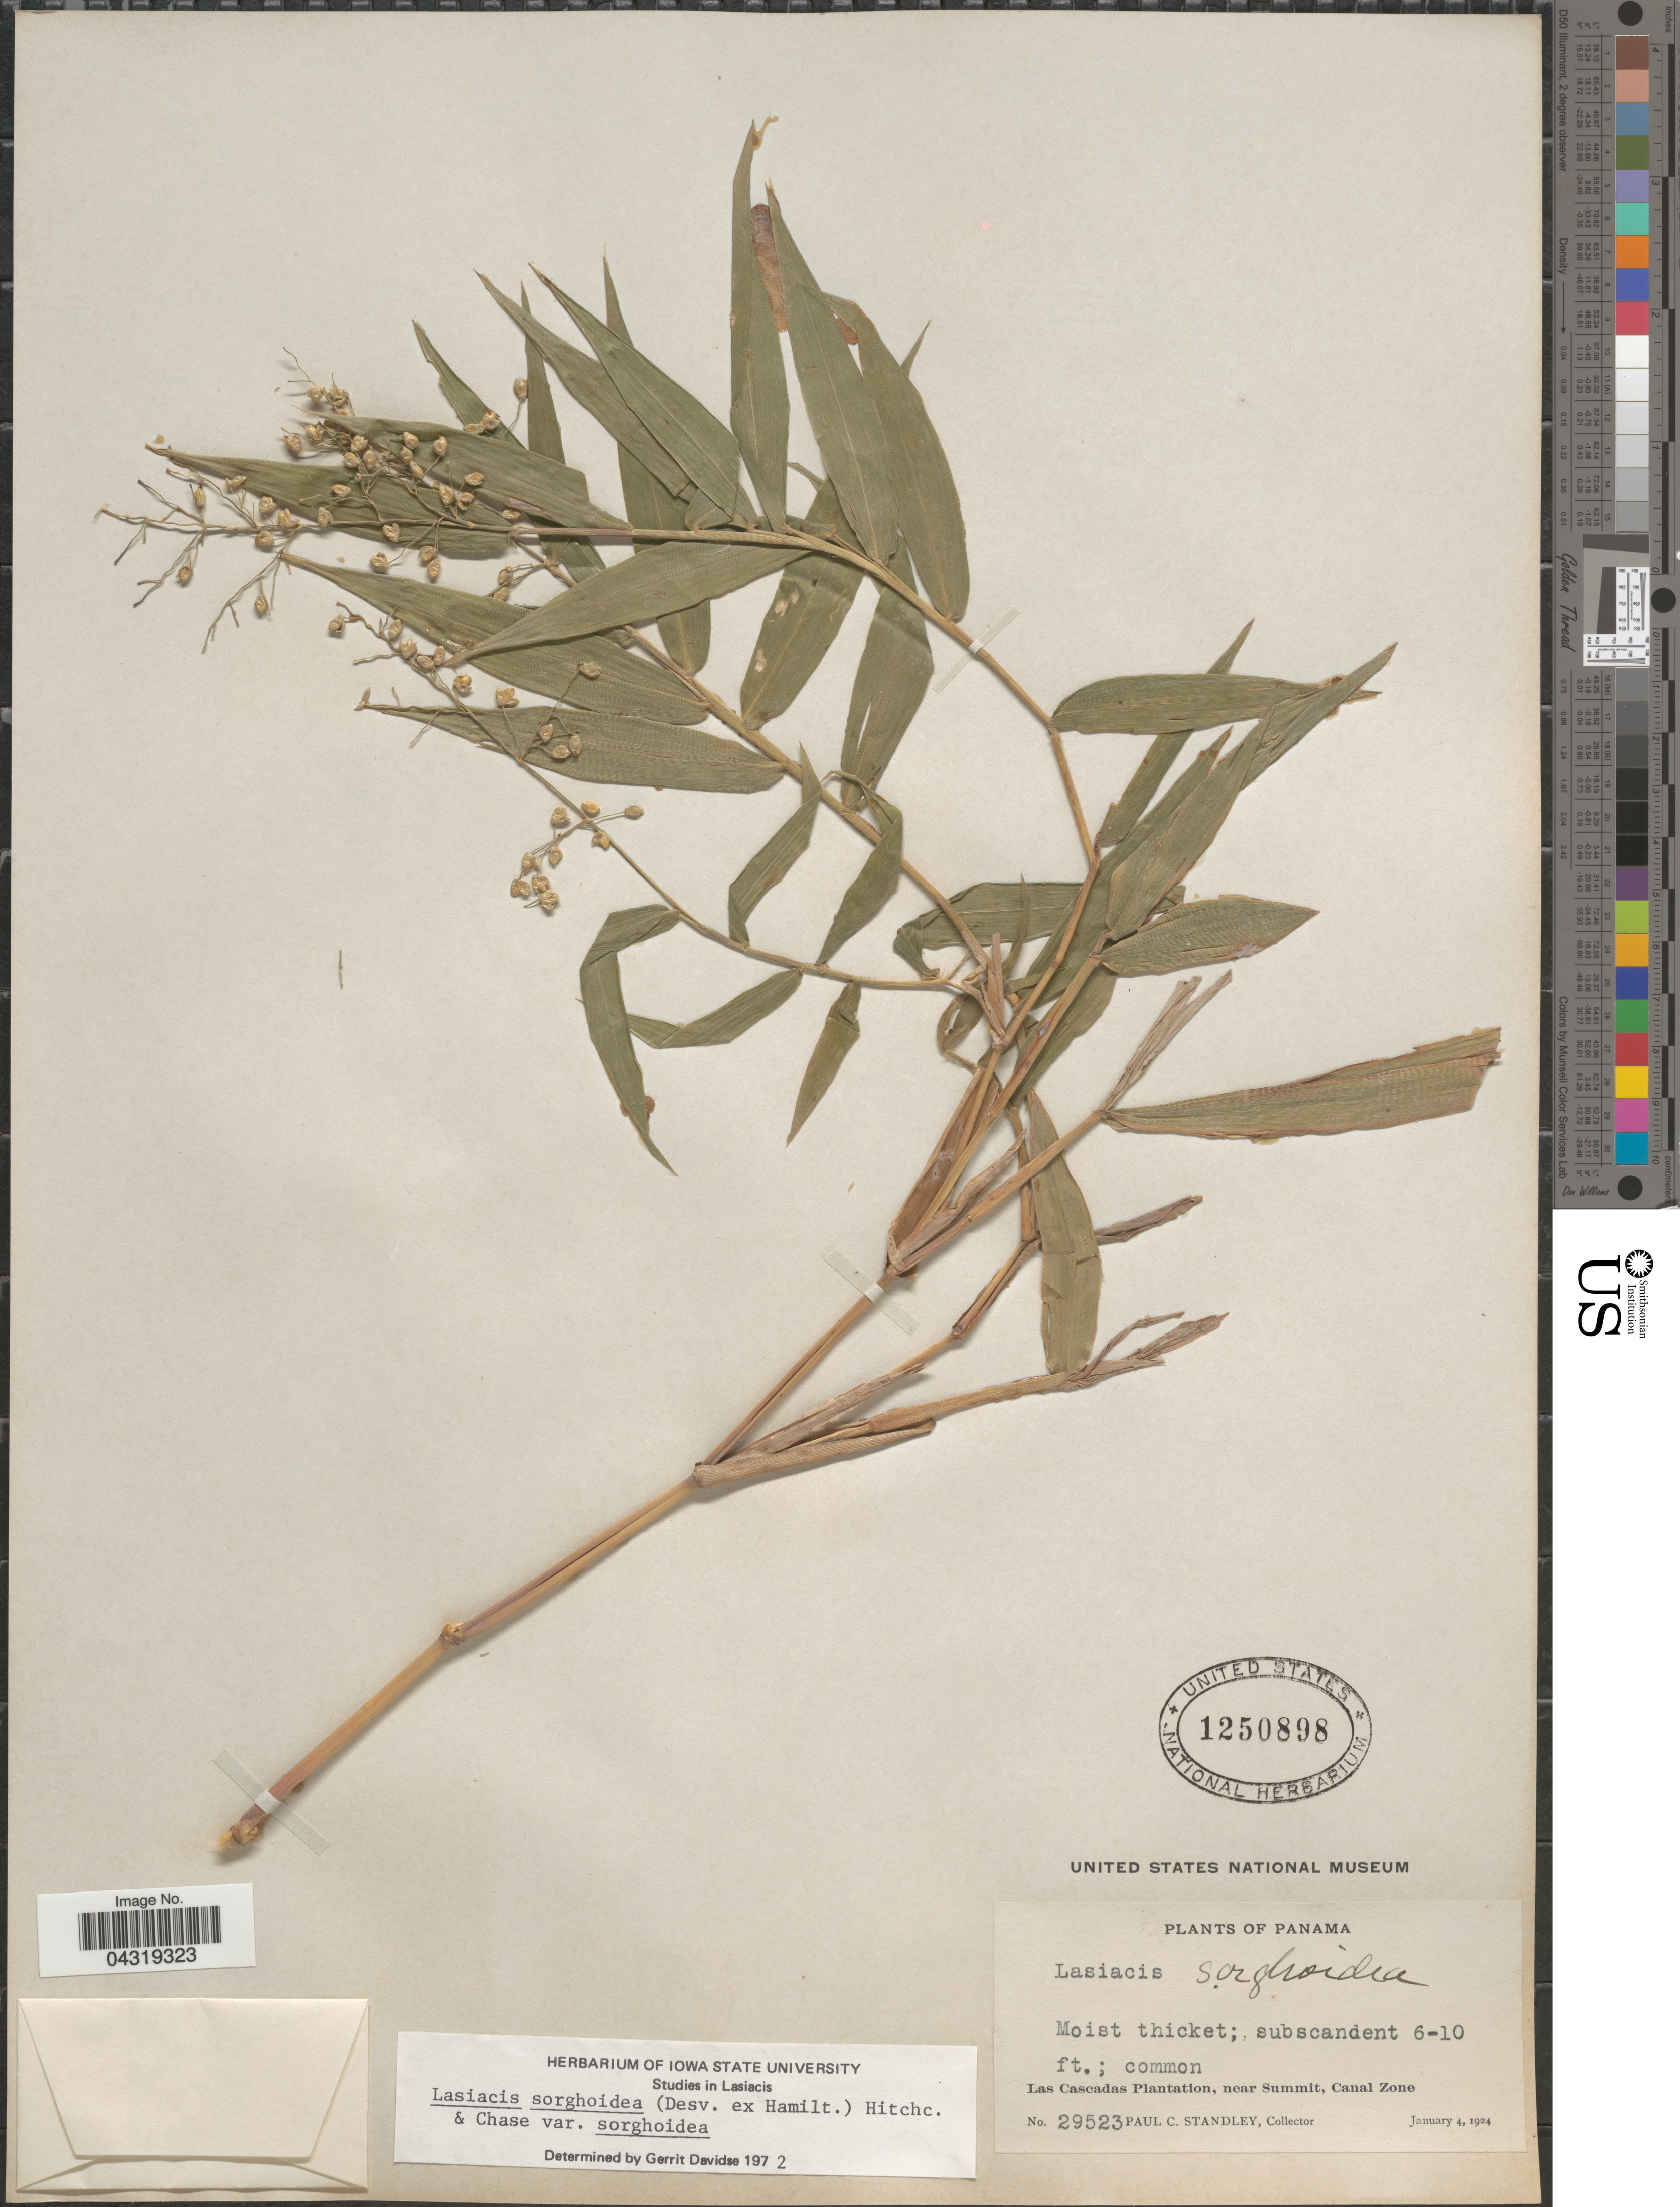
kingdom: Plantae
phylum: Tracheophyta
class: Liliopsida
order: Poales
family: Poaceae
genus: Lasiacis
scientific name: Lasiacis sorghoidea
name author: (Desv. ex Ham.) Hitchc. & Chase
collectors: P. C. Standley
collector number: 29523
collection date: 1924-01-04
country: Panama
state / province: Colón / Panamá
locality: Las Cascadas Plantation, near Summit, Canal Zone.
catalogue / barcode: US 1250898